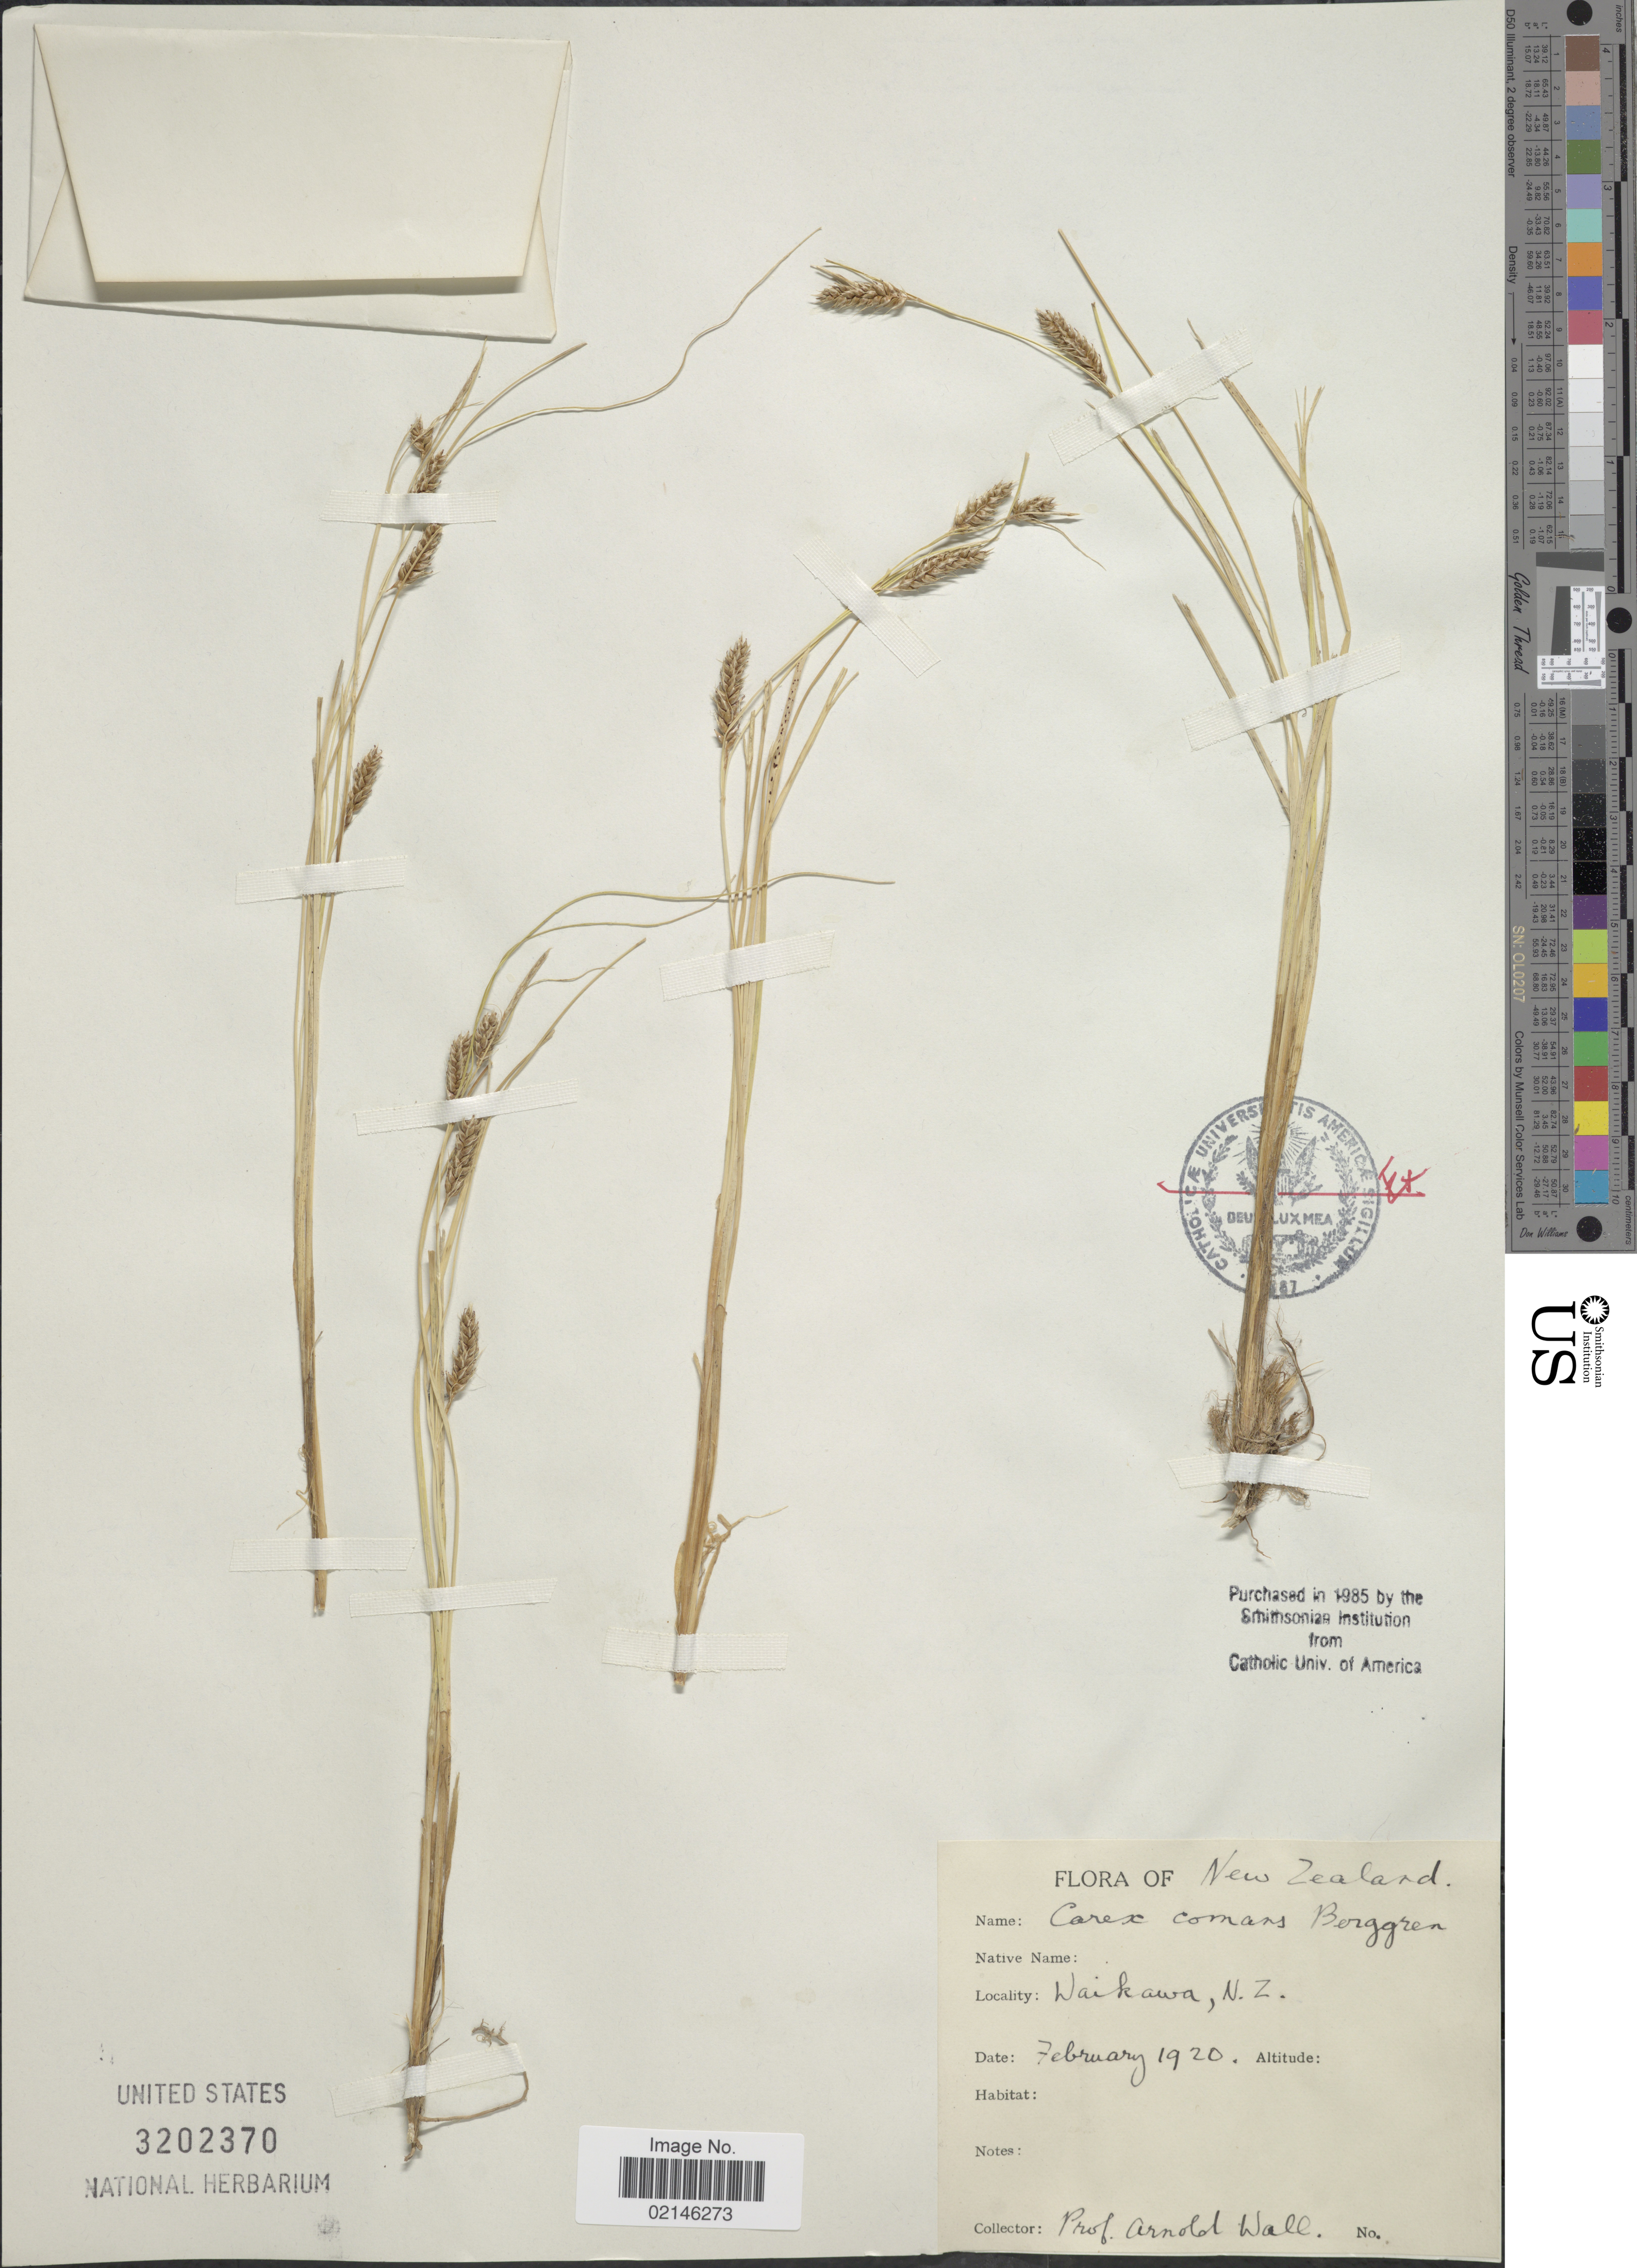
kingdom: Plantae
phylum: Tracheophyta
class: Liliopsida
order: Poales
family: Cyperaceae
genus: Carex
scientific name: Carex comans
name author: Berggr.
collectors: A. Wall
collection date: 1920-02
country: New Zealand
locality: Waikawa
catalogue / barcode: US 3202370